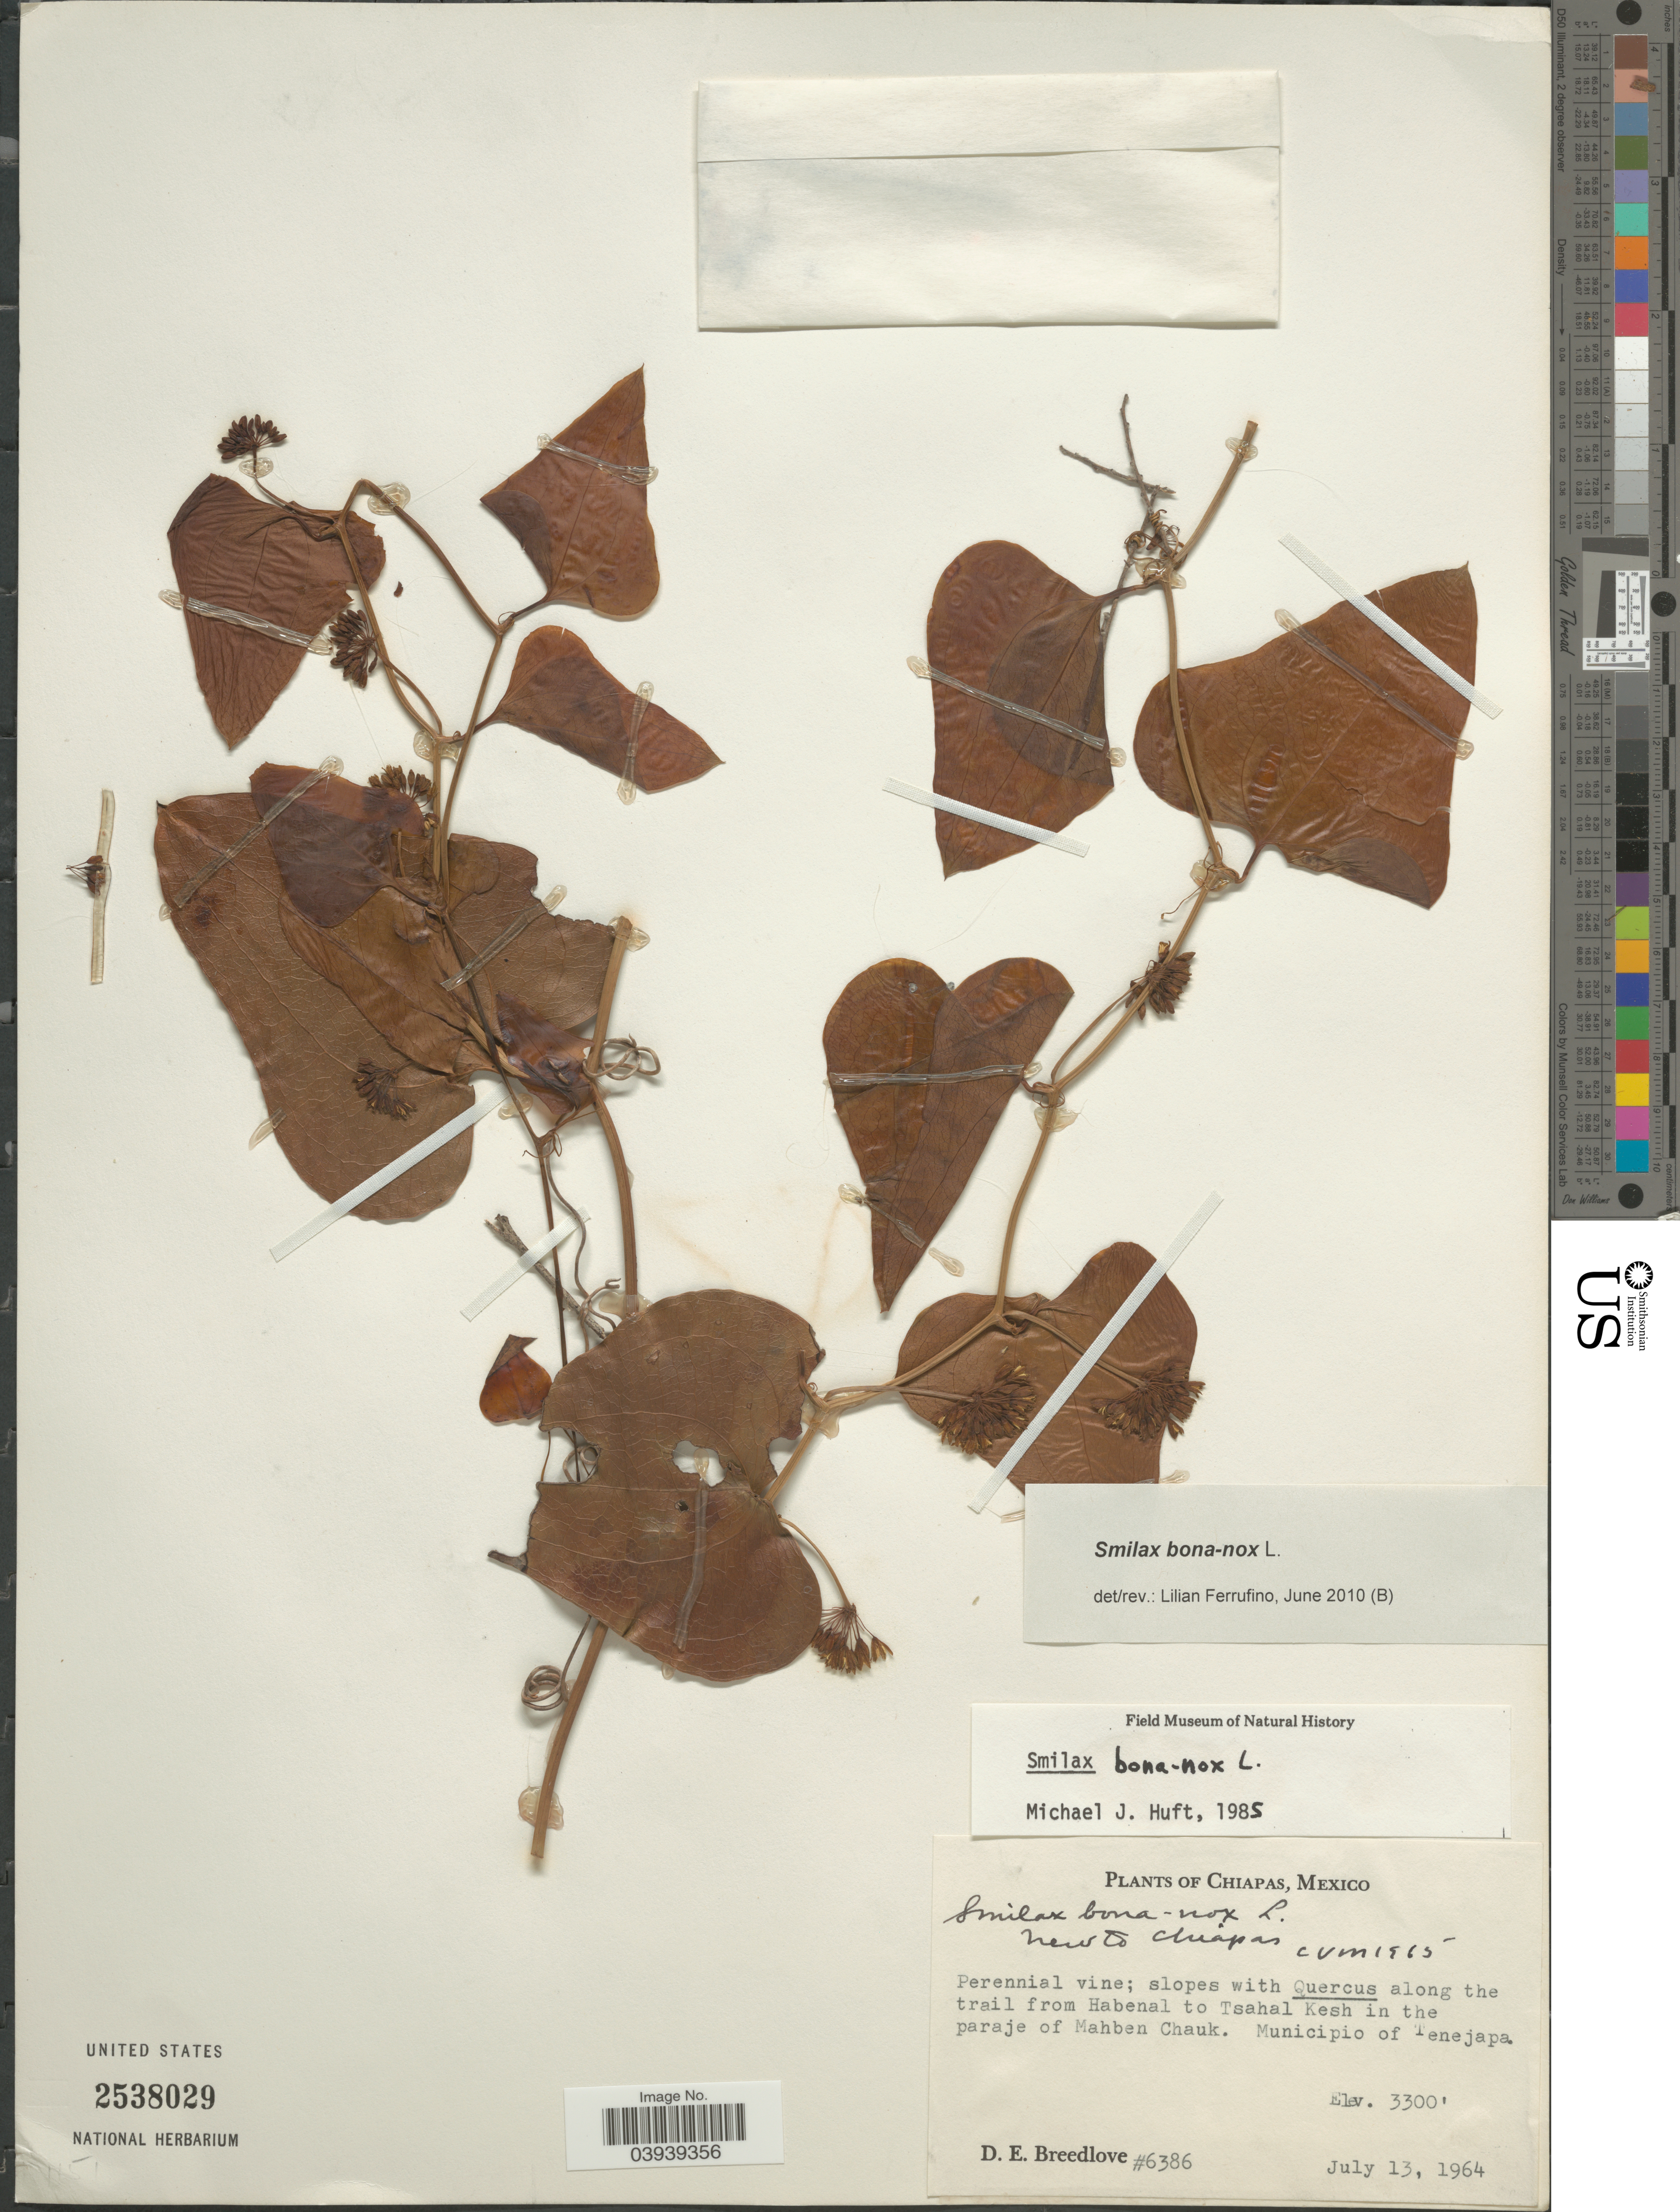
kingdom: Plantae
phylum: Tracheophyta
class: Liliopsida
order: Liliales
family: Smilacaceae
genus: Smilax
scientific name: Smilax bona-nox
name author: L.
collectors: D. E. Breedlove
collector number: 6386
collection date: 1964-07-13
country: Mexico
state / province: Chiapas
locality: Along the trail from Habenal to Tsahal Kesh in the paraje of Mahben Chauk. Municipio of Tenejapa.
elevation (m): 1006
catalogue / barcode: US 2538029